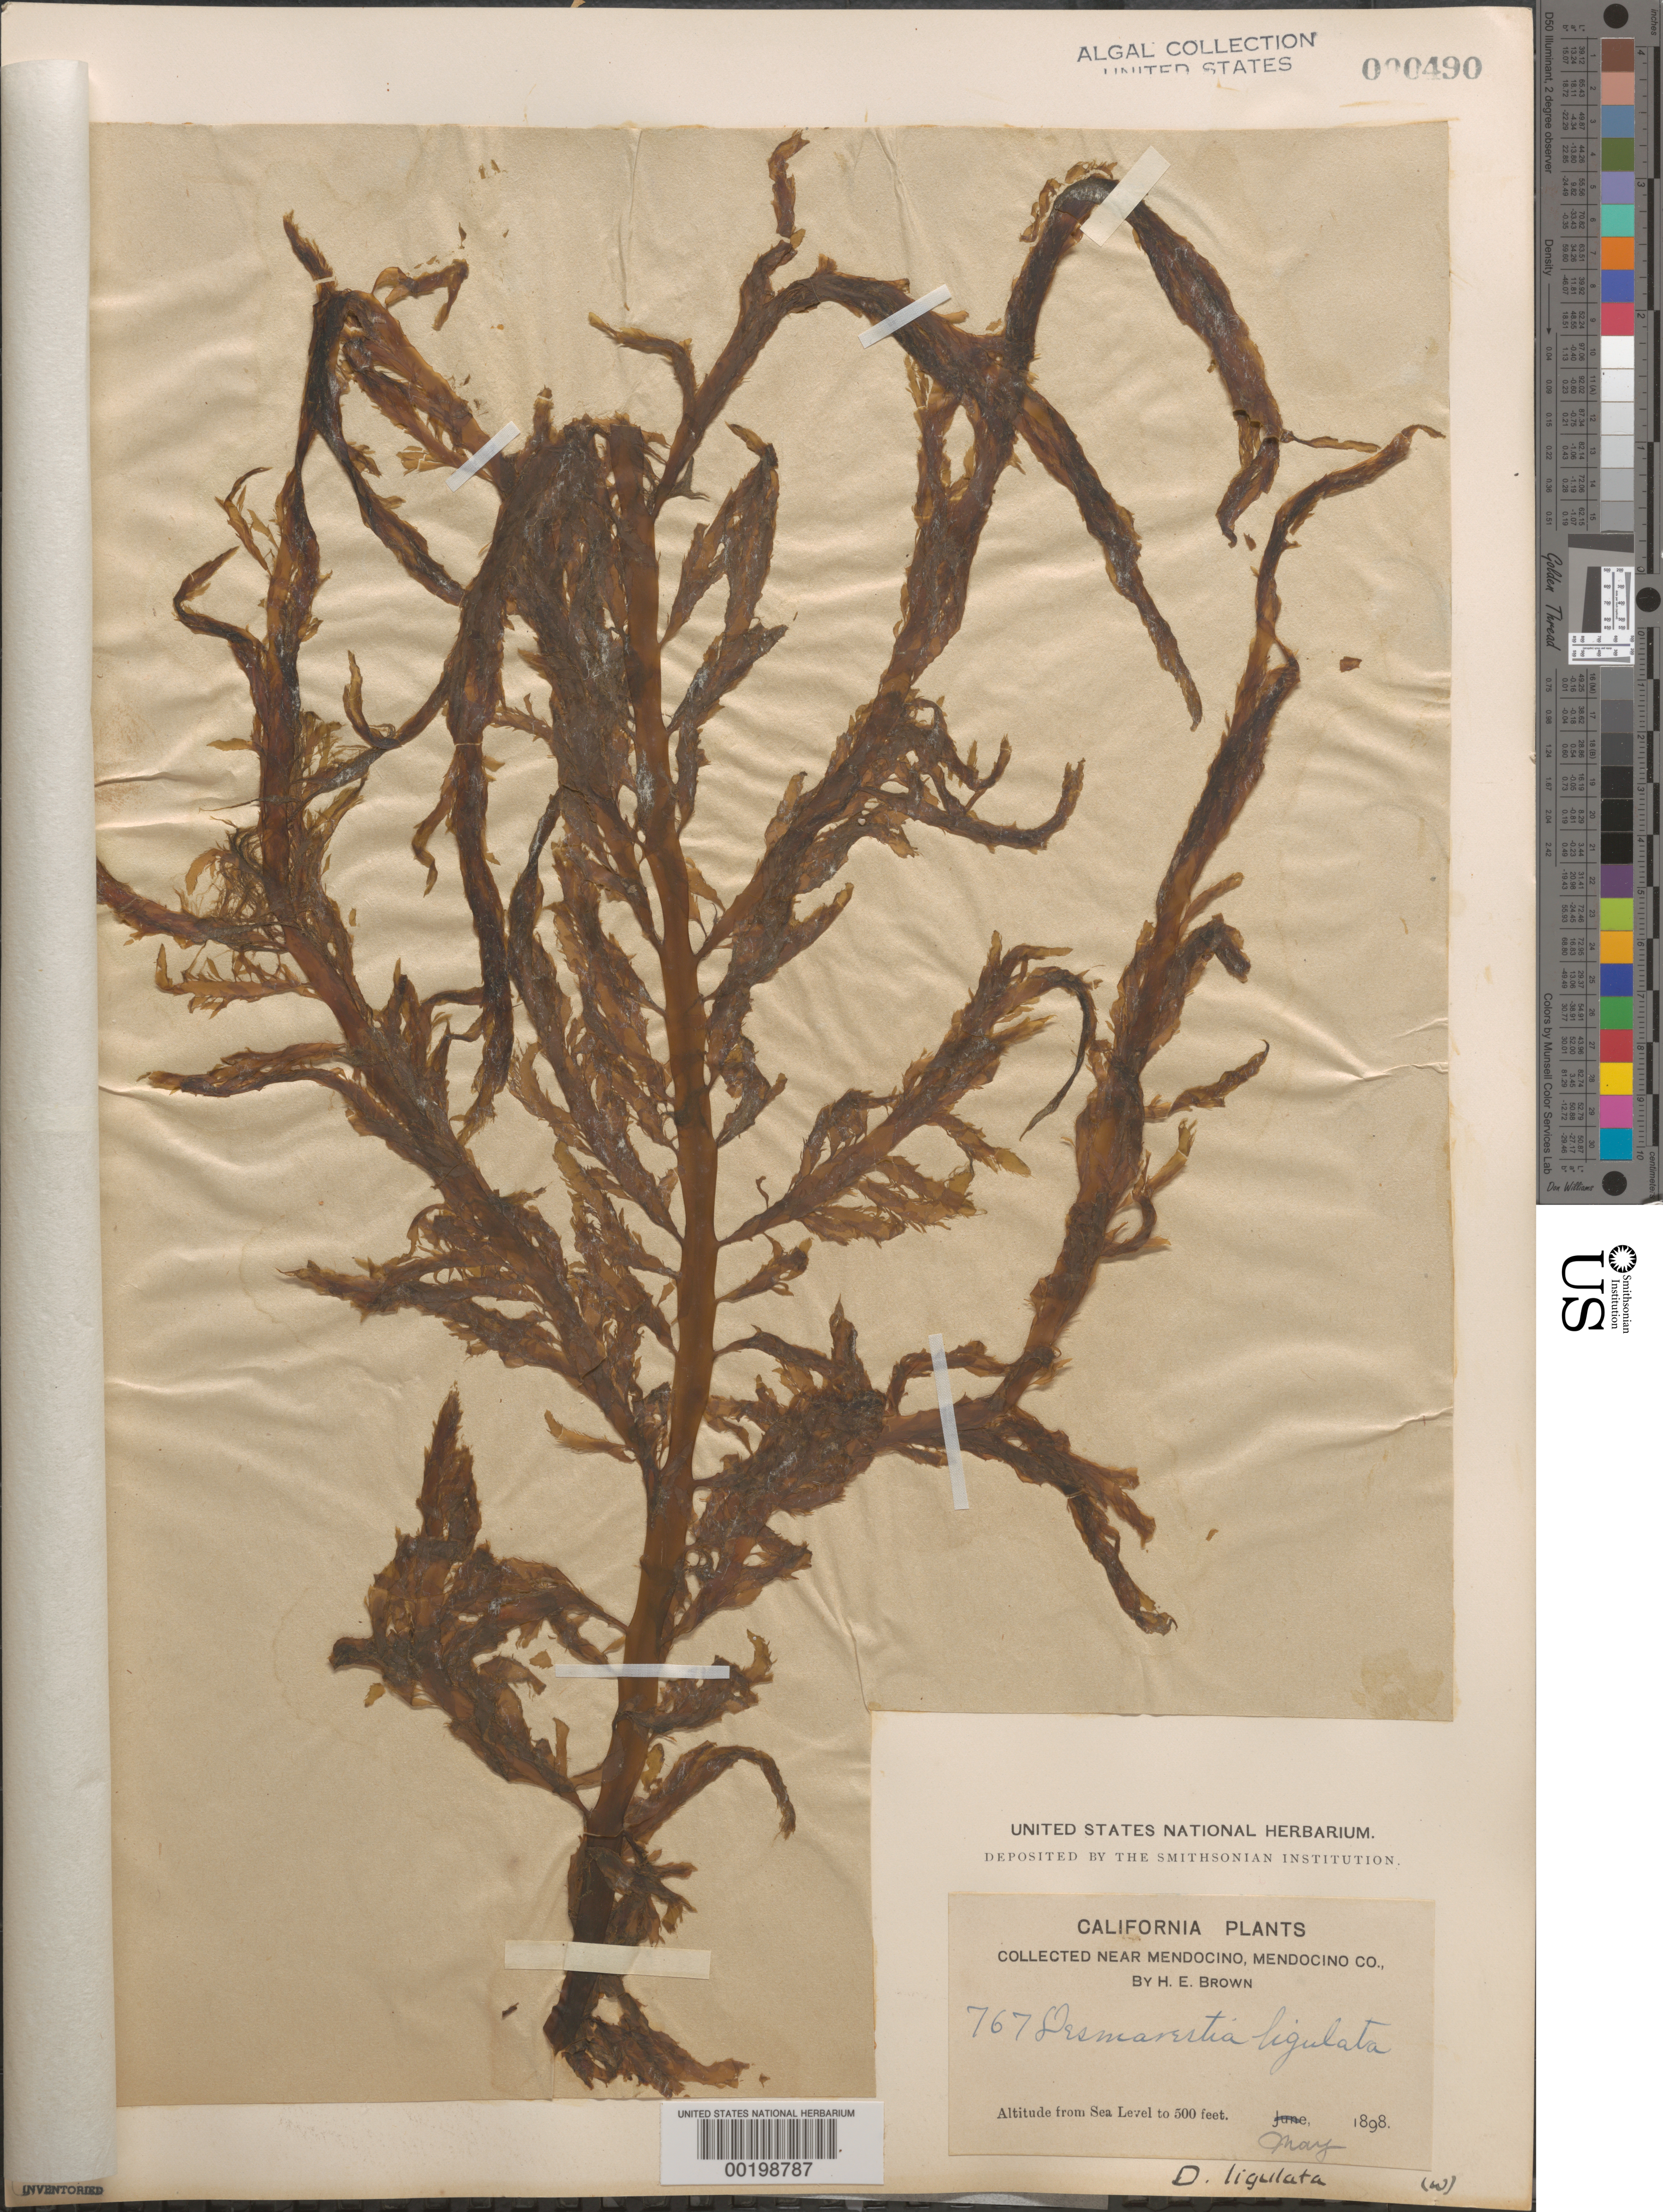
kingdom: Chromista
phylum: Ochrophyta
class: Phaeophyceae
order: Desmarestiales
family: Desmarestiaceae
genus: Desmarestia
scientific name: Desmarestia ligulata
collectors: H. E. Brown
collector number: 767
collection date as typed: May 1898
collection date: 1898-05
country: United States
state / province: California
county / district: Mendocino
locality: Near Mendocino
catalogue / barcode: US 490